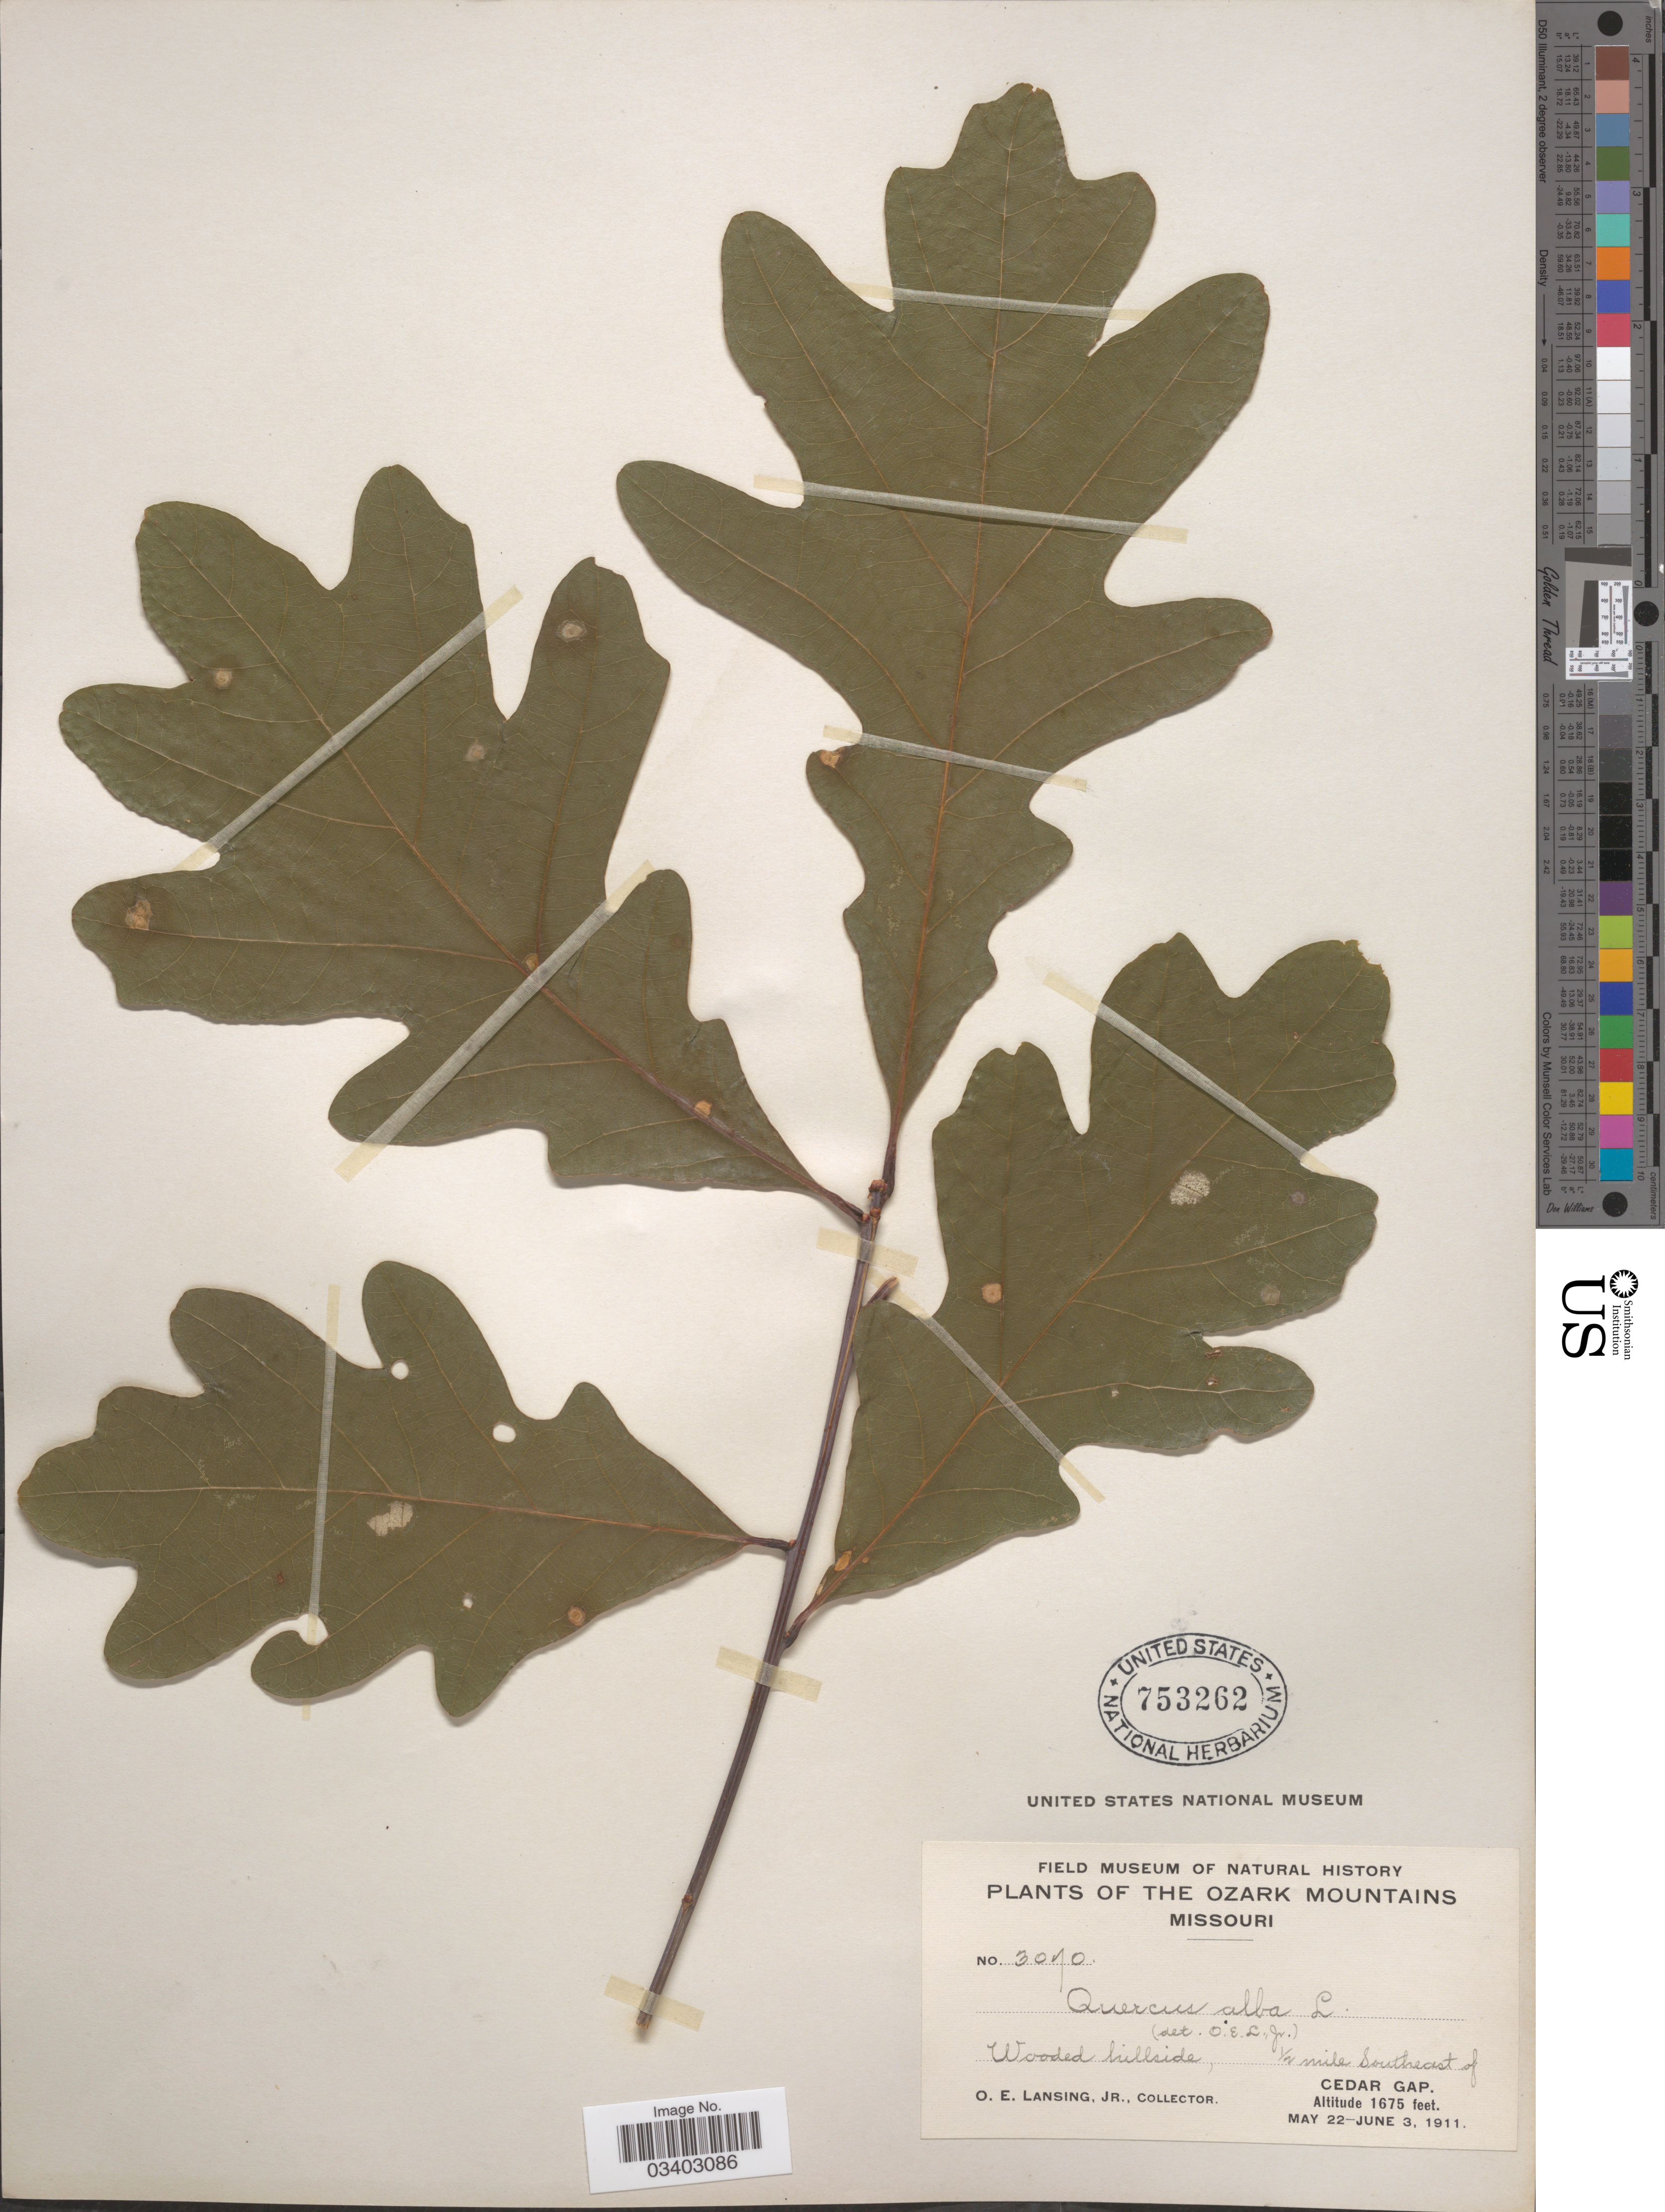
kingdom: Plantae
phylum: Tracheophyta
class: Magnoliopsida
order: Fagales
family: Fagaceae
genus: Quercus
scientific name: Quercus alba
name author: L.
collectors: O. Lansing Jr.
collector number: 3070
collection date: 1911-05-22/1911-06-03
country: United States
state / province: Missouri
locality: The Ozark Mountains. Wooded hillside, ½ mile Southeast of Cedar Gap.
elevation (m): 511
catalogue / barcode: US 753262